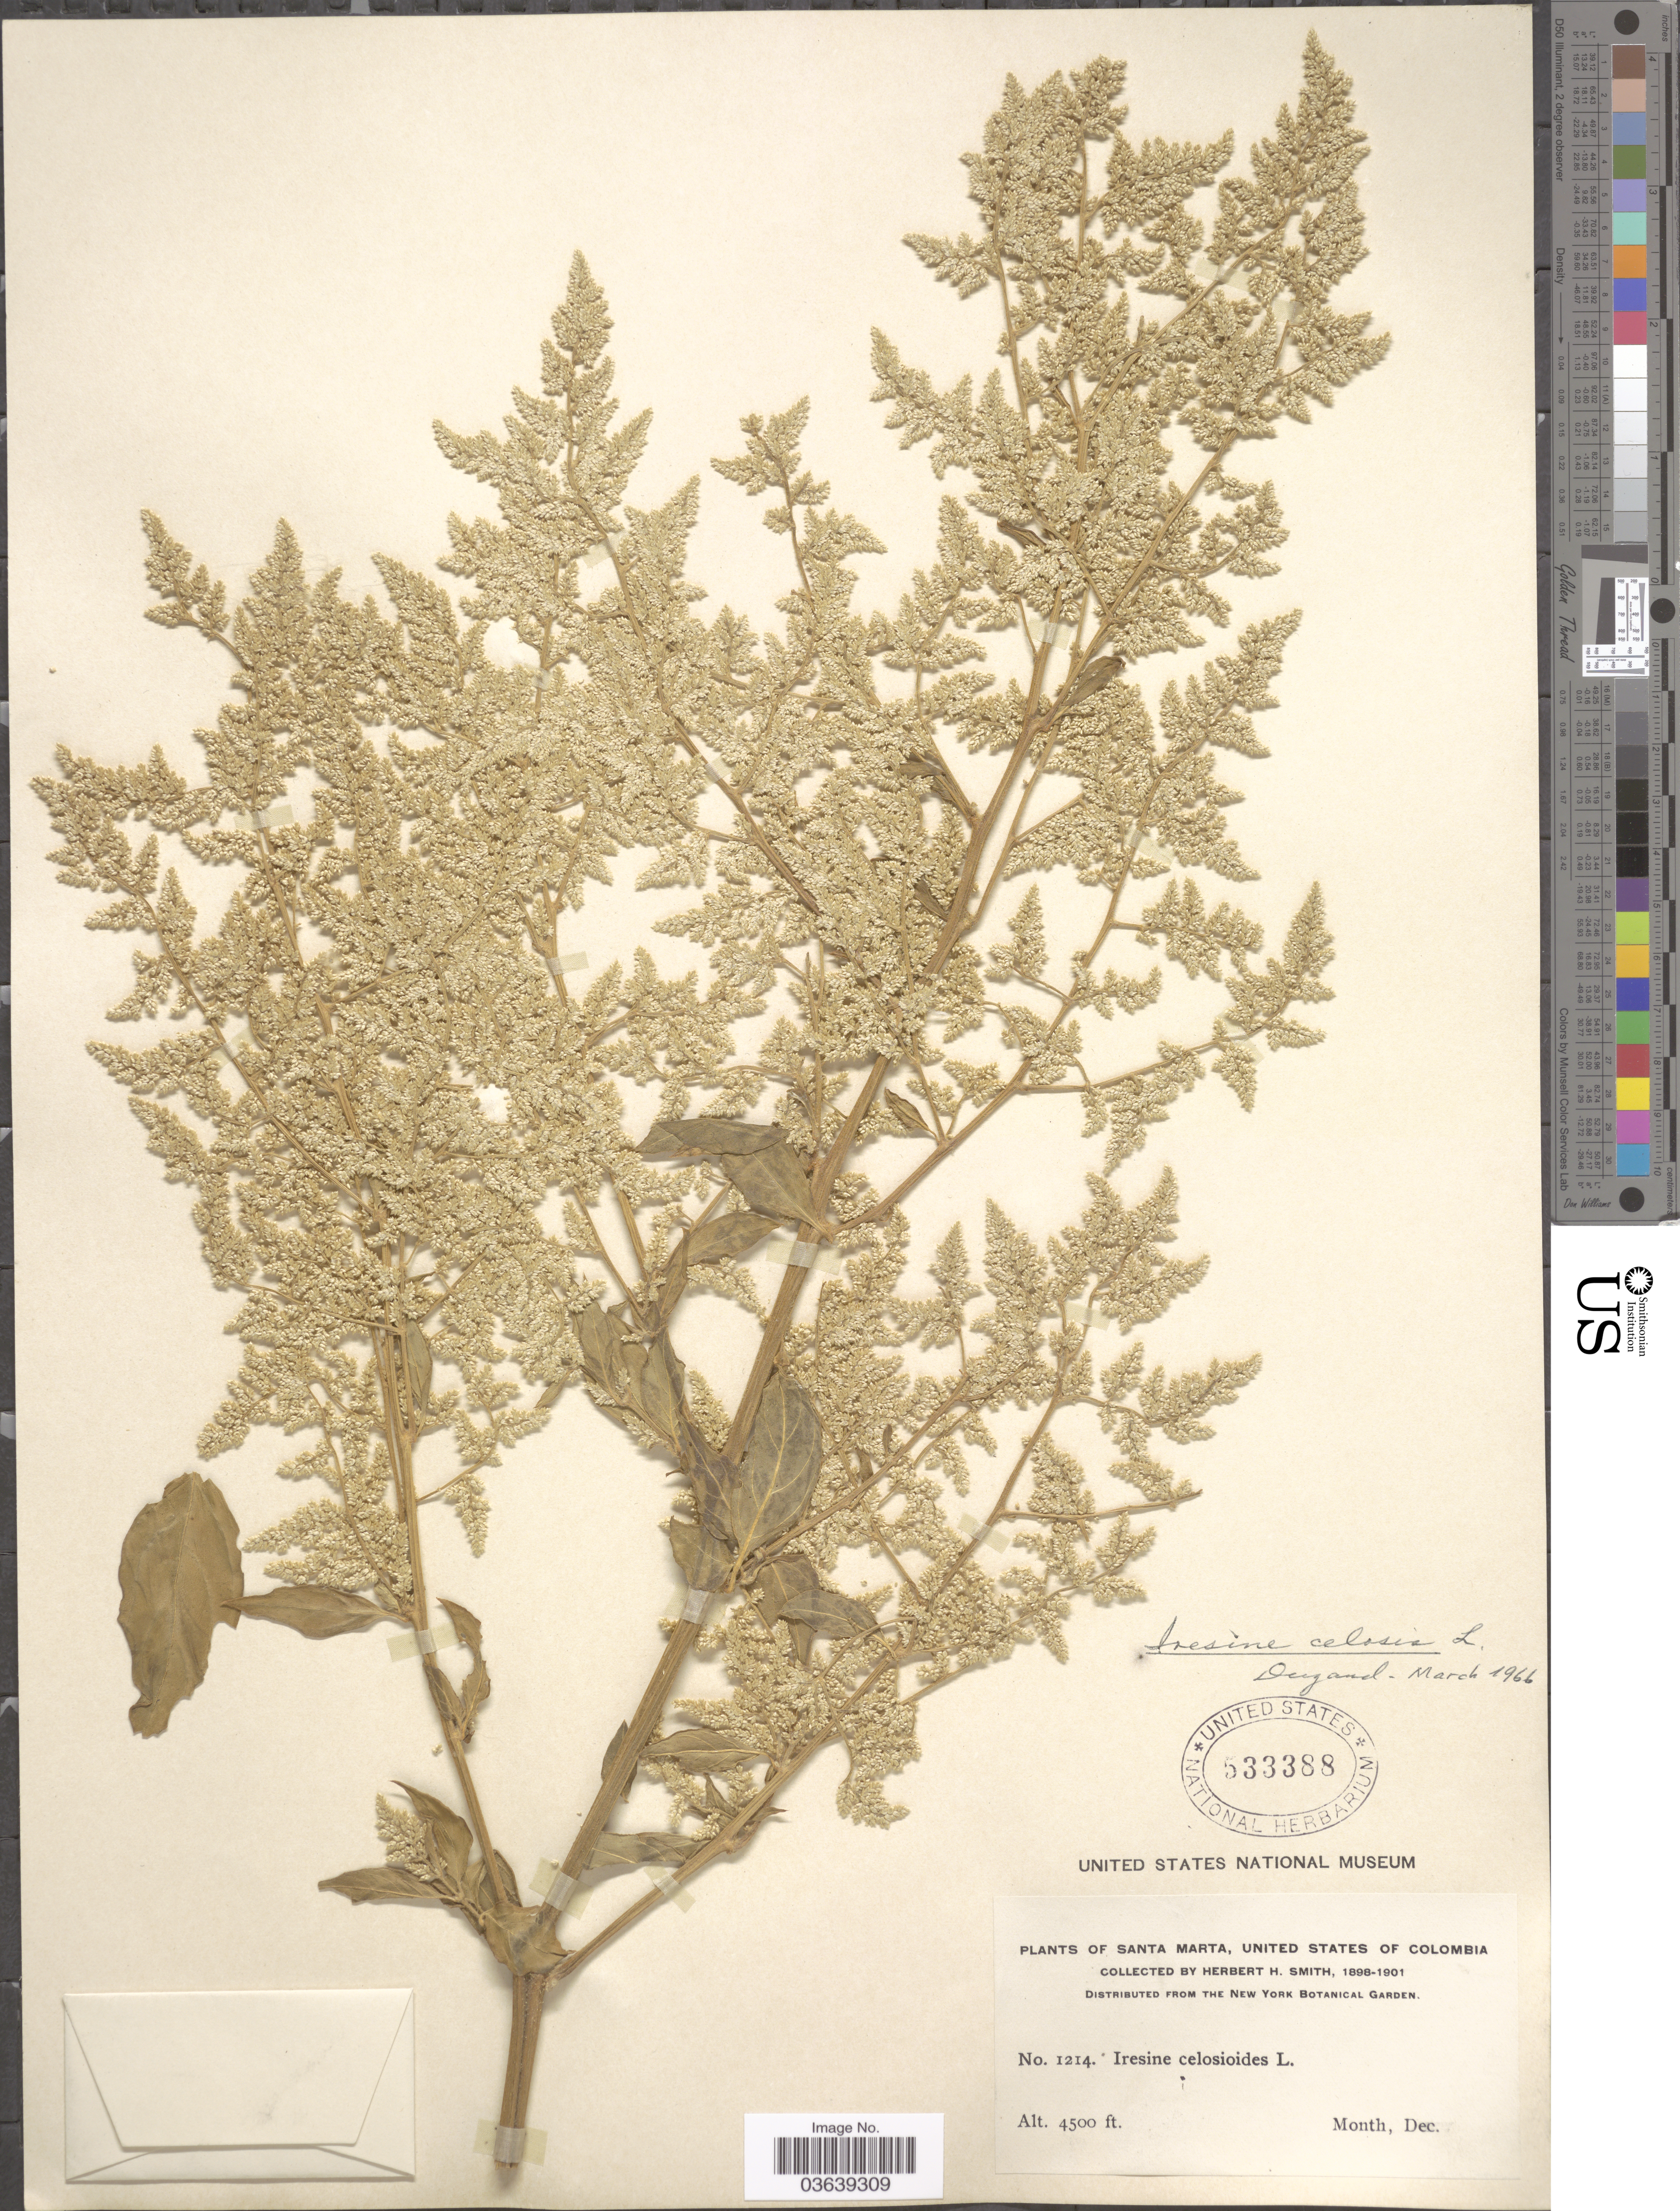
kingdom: Plantae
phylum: Tracheophyta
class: Magnoliopsida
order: Caryophyllales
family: Amaranthaceae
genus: Iresine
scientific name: Iresine diffusa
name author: Humb. & Bonpl. ex Willd.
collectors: Herbert H. Smith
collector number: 1214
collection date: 1898-12/1901-12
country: Colombia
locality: Santa Marta, United States of Colombia.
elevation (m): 1372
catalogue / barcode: US 533388